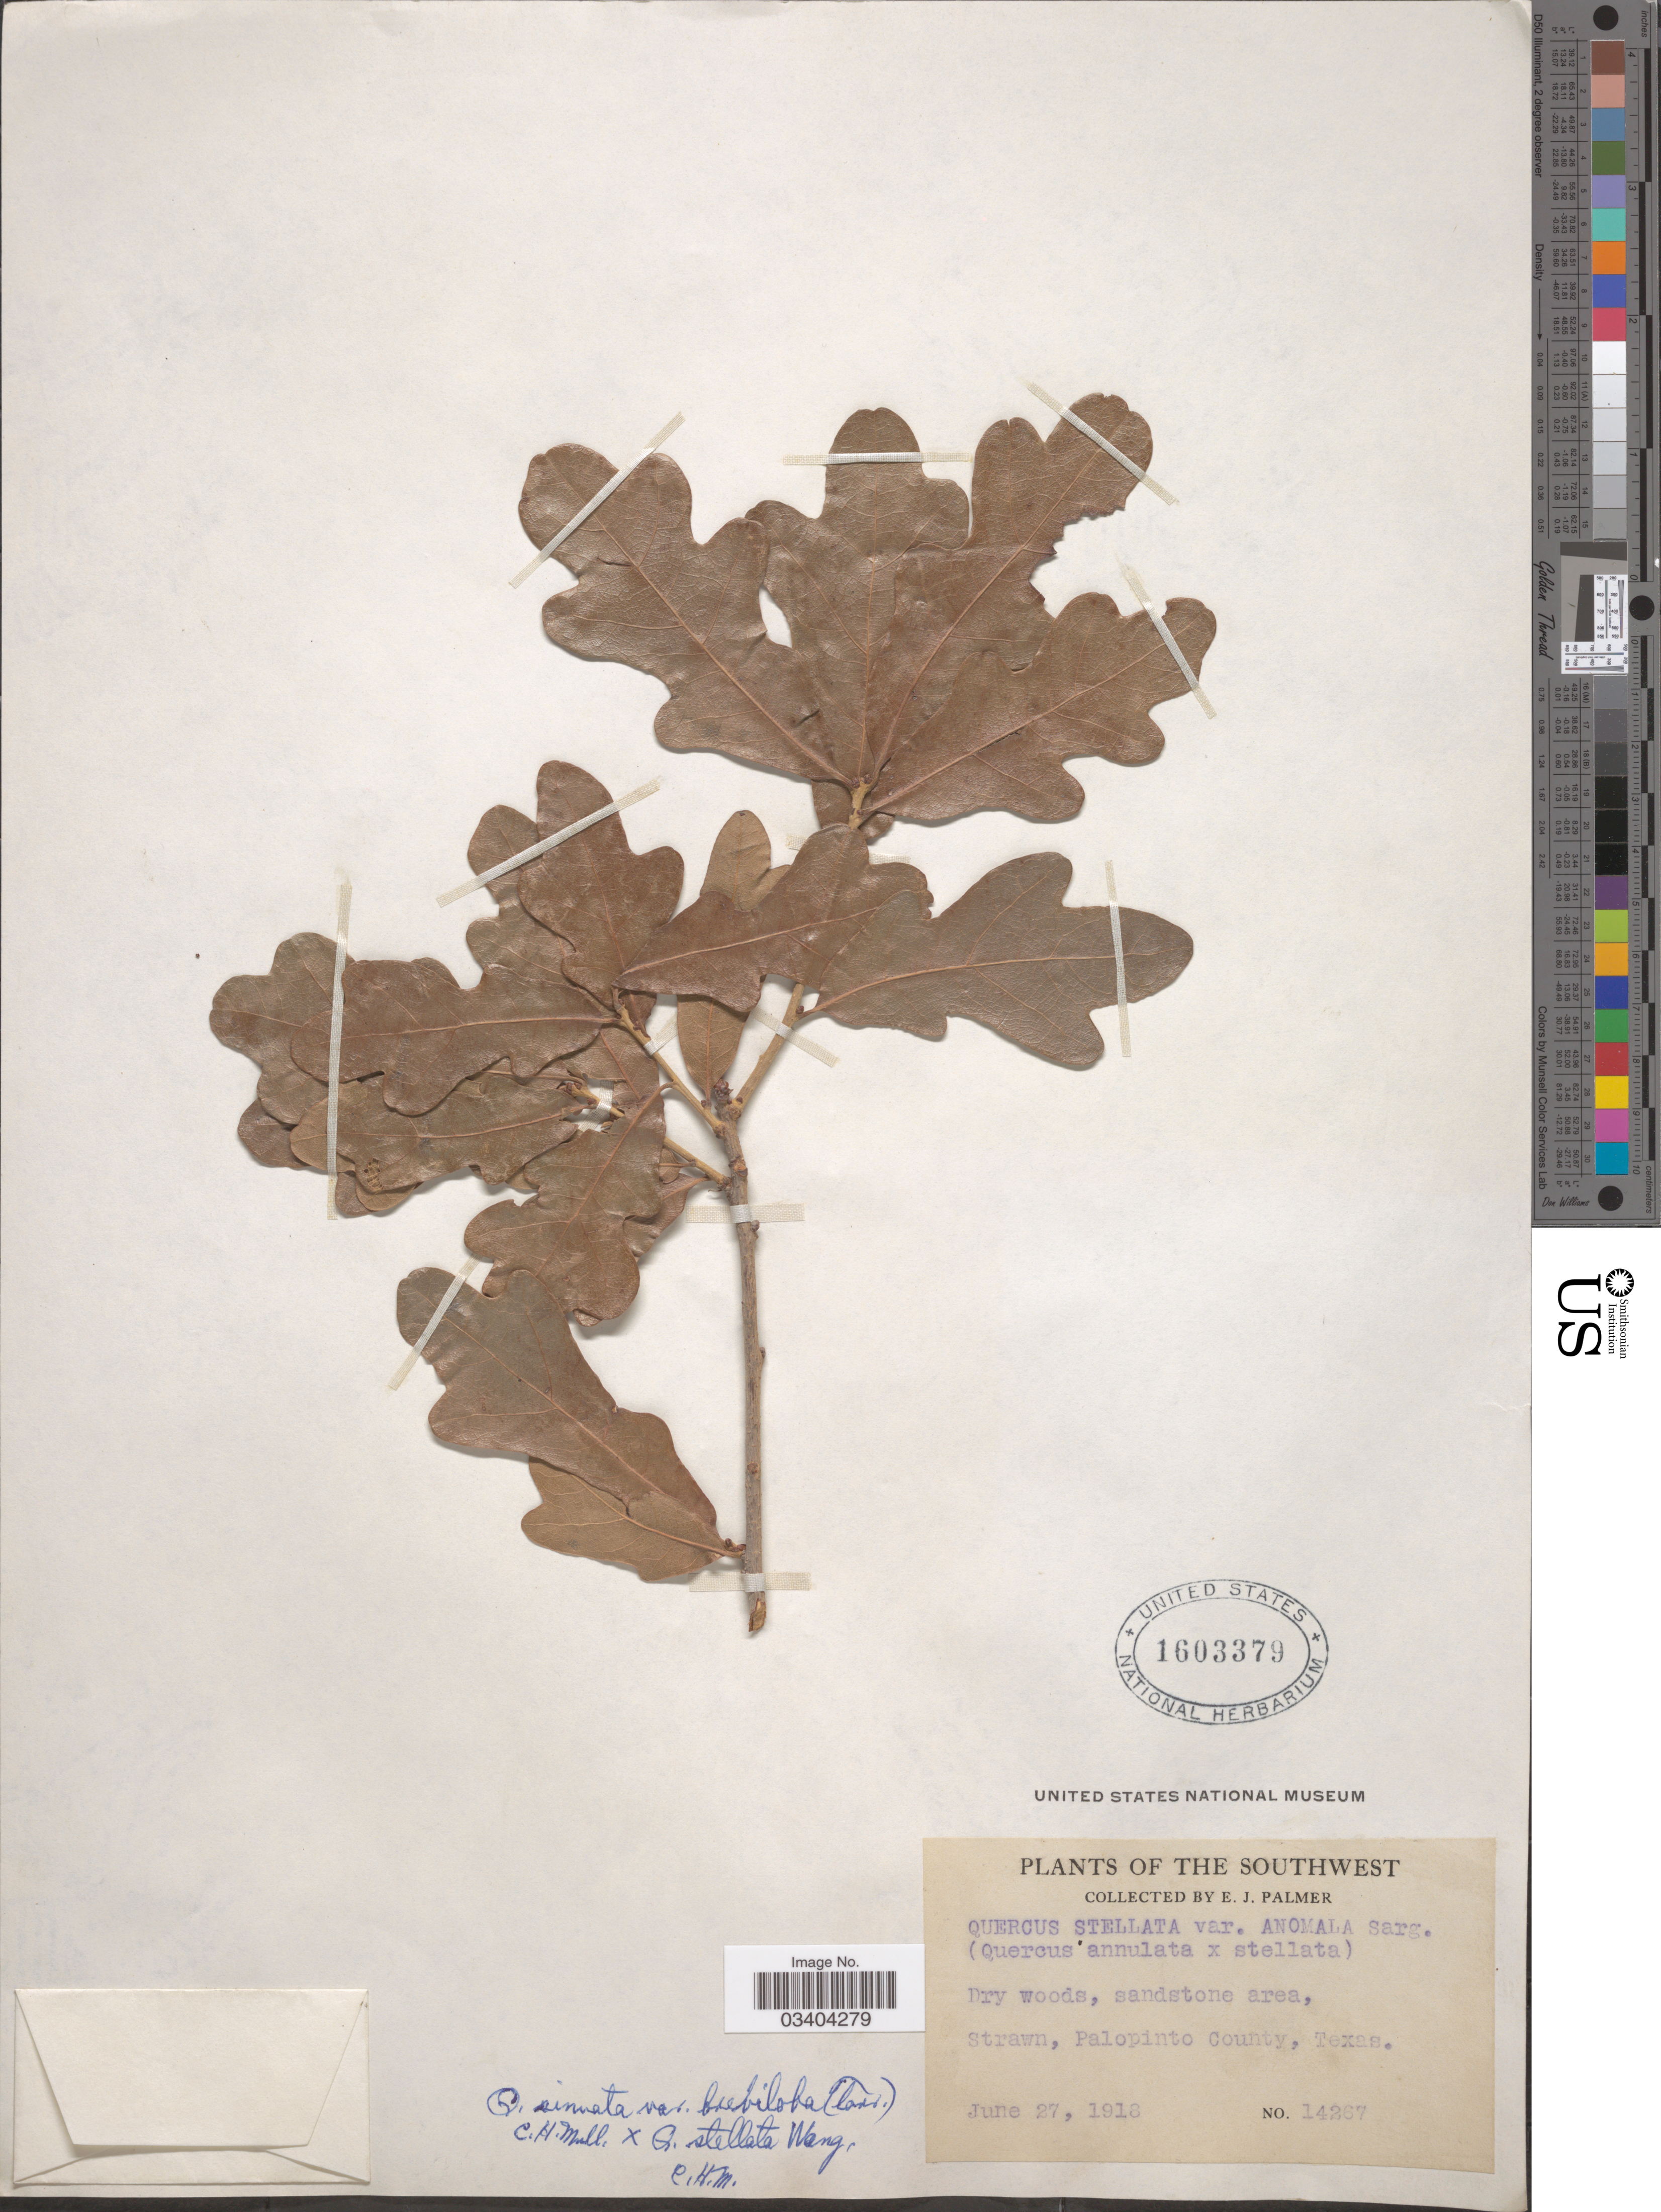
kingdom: Plantae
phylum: Tracheophyta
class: Magnoliopsida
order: Fagales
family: Fagaceae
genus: Quercus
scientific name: Quercus durandii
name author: Buckley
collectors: E. J. Palmer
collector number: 14267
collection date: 1918-06-27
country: United States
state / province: Texas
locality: The Southwest. Dry woods, sandstone area, Strawn, Palopinto County.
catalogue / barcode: US 1603379